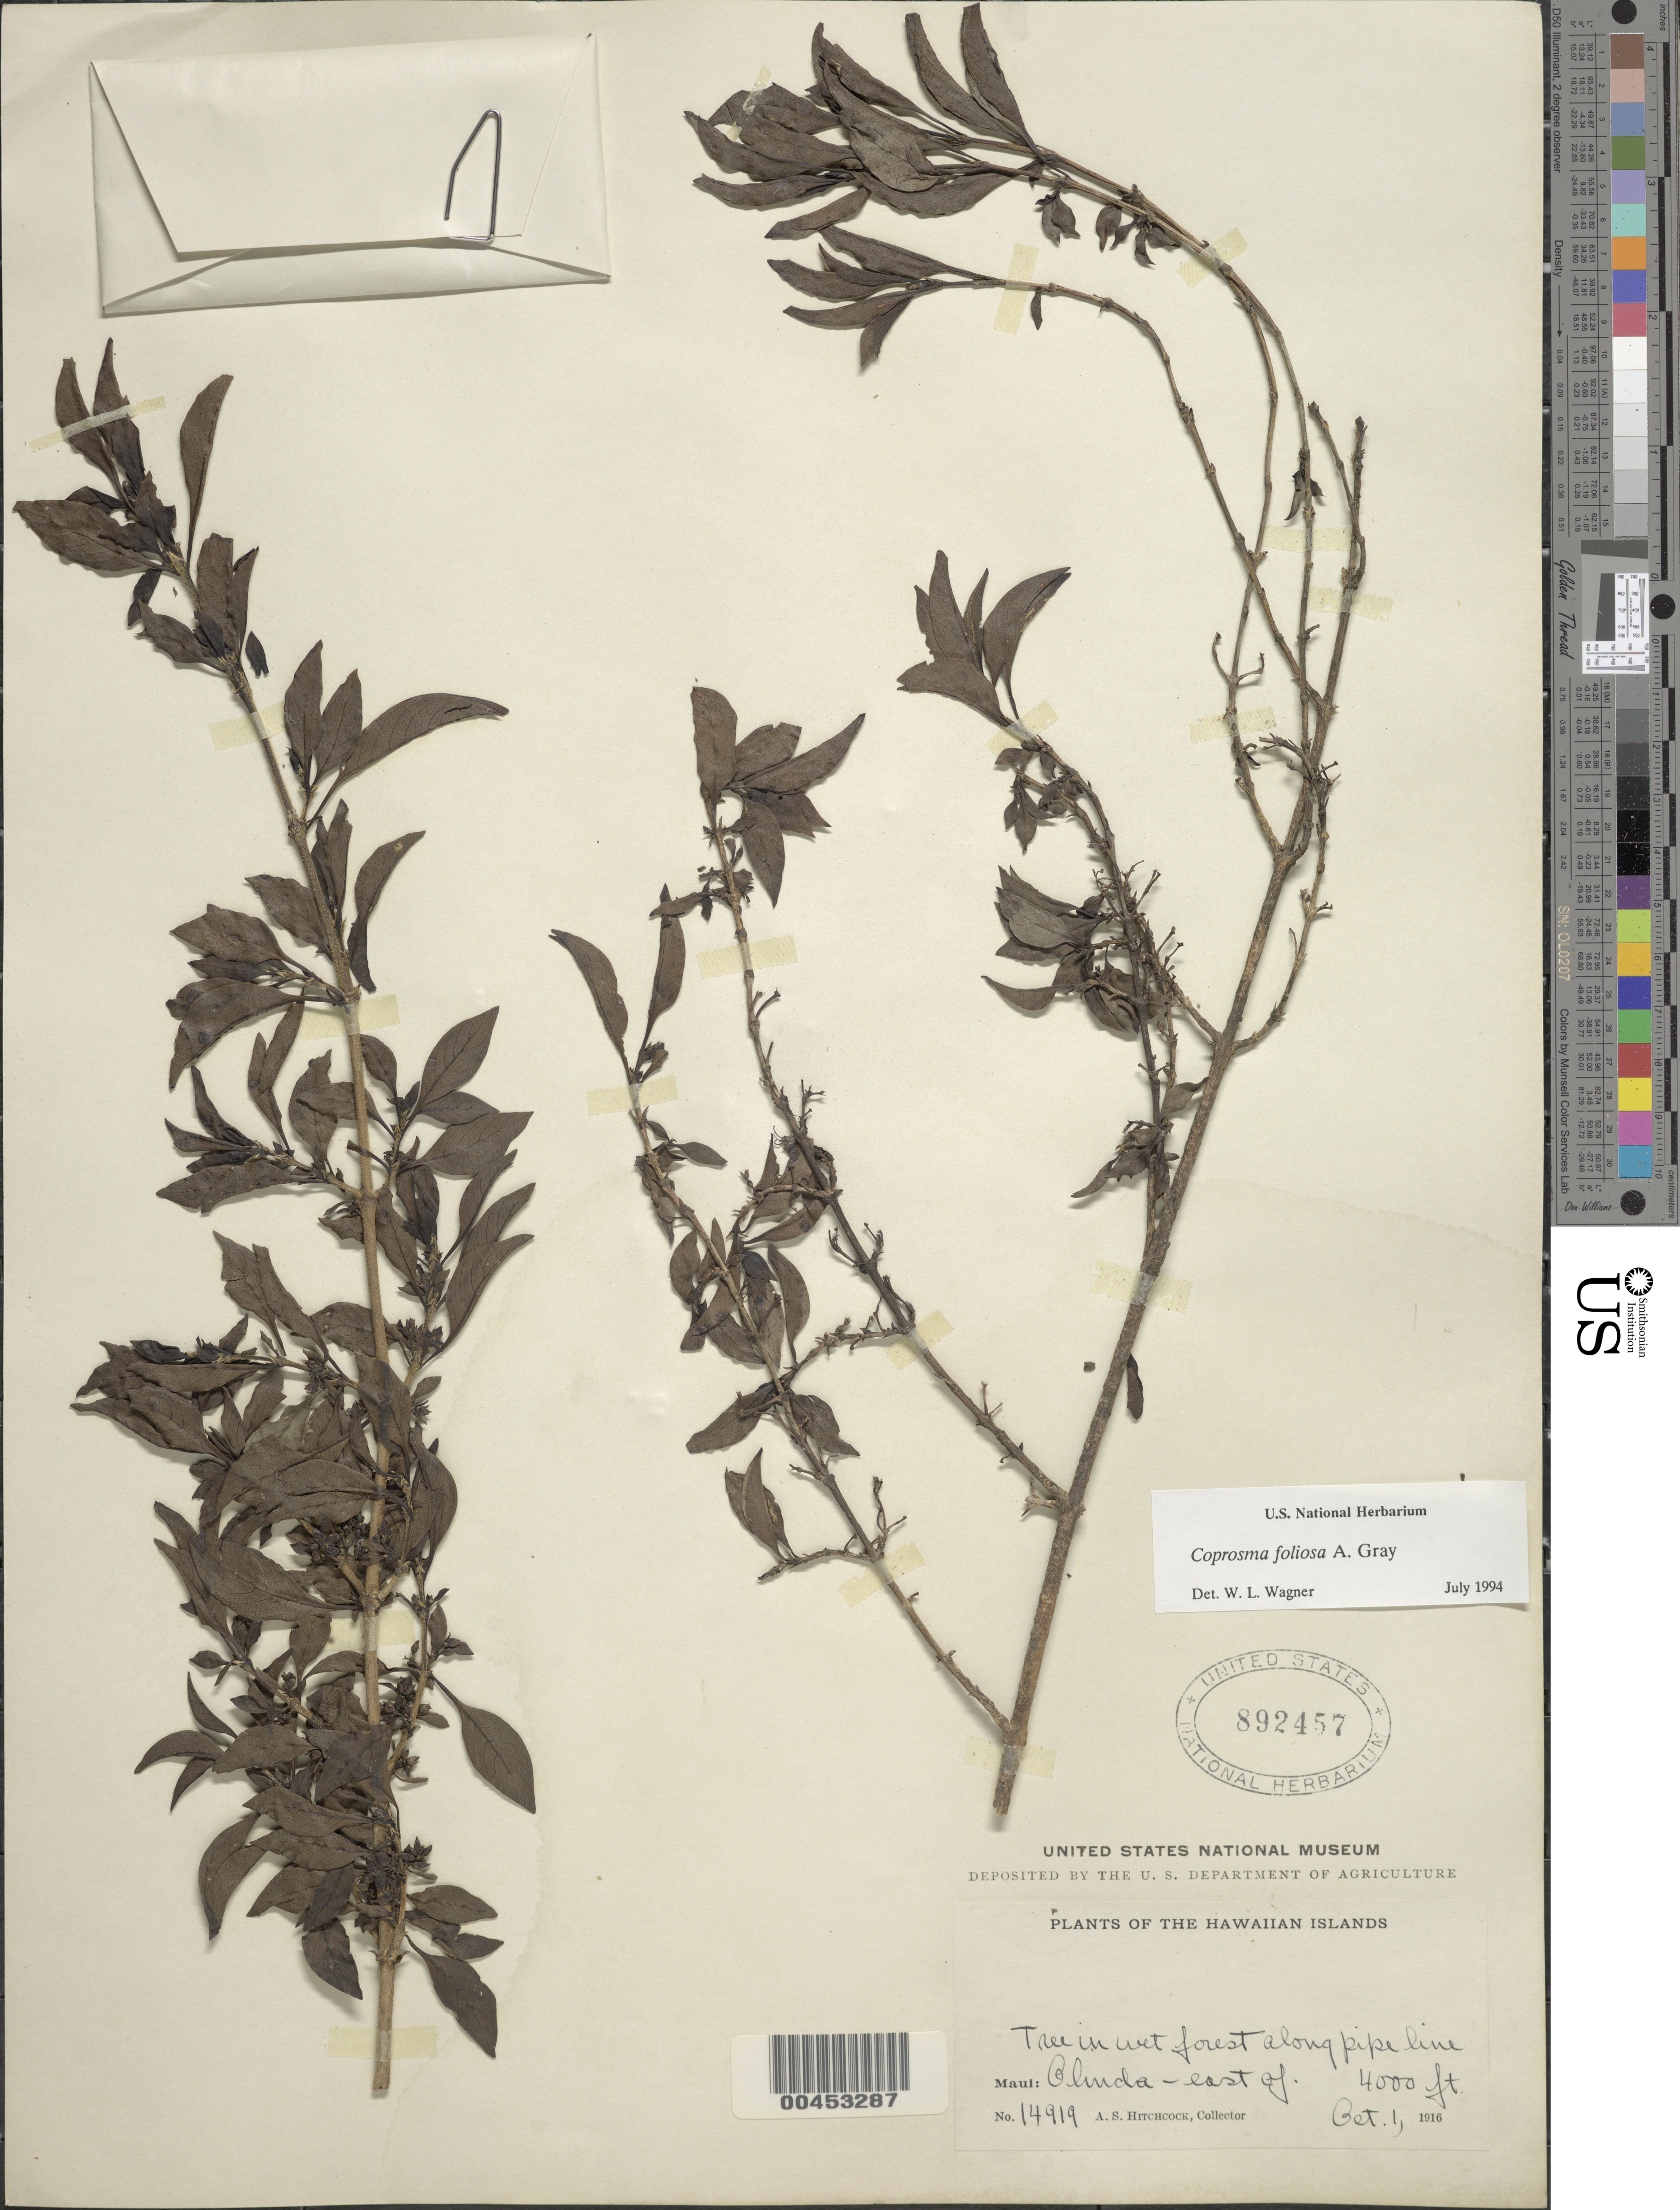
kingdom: Plantae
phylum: Tracheophyta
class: Magnoliopsida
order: Gentianales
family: Rubiaceae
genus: Coprosma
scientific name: Coprosma foliosa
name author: A. Gray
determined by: Wagner, W. L., (BOT), Smithsonian Institution - National Museum of Natural History (UNITED STATES)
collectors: A. S. Hitchcock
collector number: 14919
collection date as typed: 1 Oct 1916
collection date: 1916-10-01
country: United States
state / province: Hawaii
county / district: Maui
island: Maui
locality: E of Olinda, along pipeline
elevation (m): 1219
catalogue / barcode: US 892457